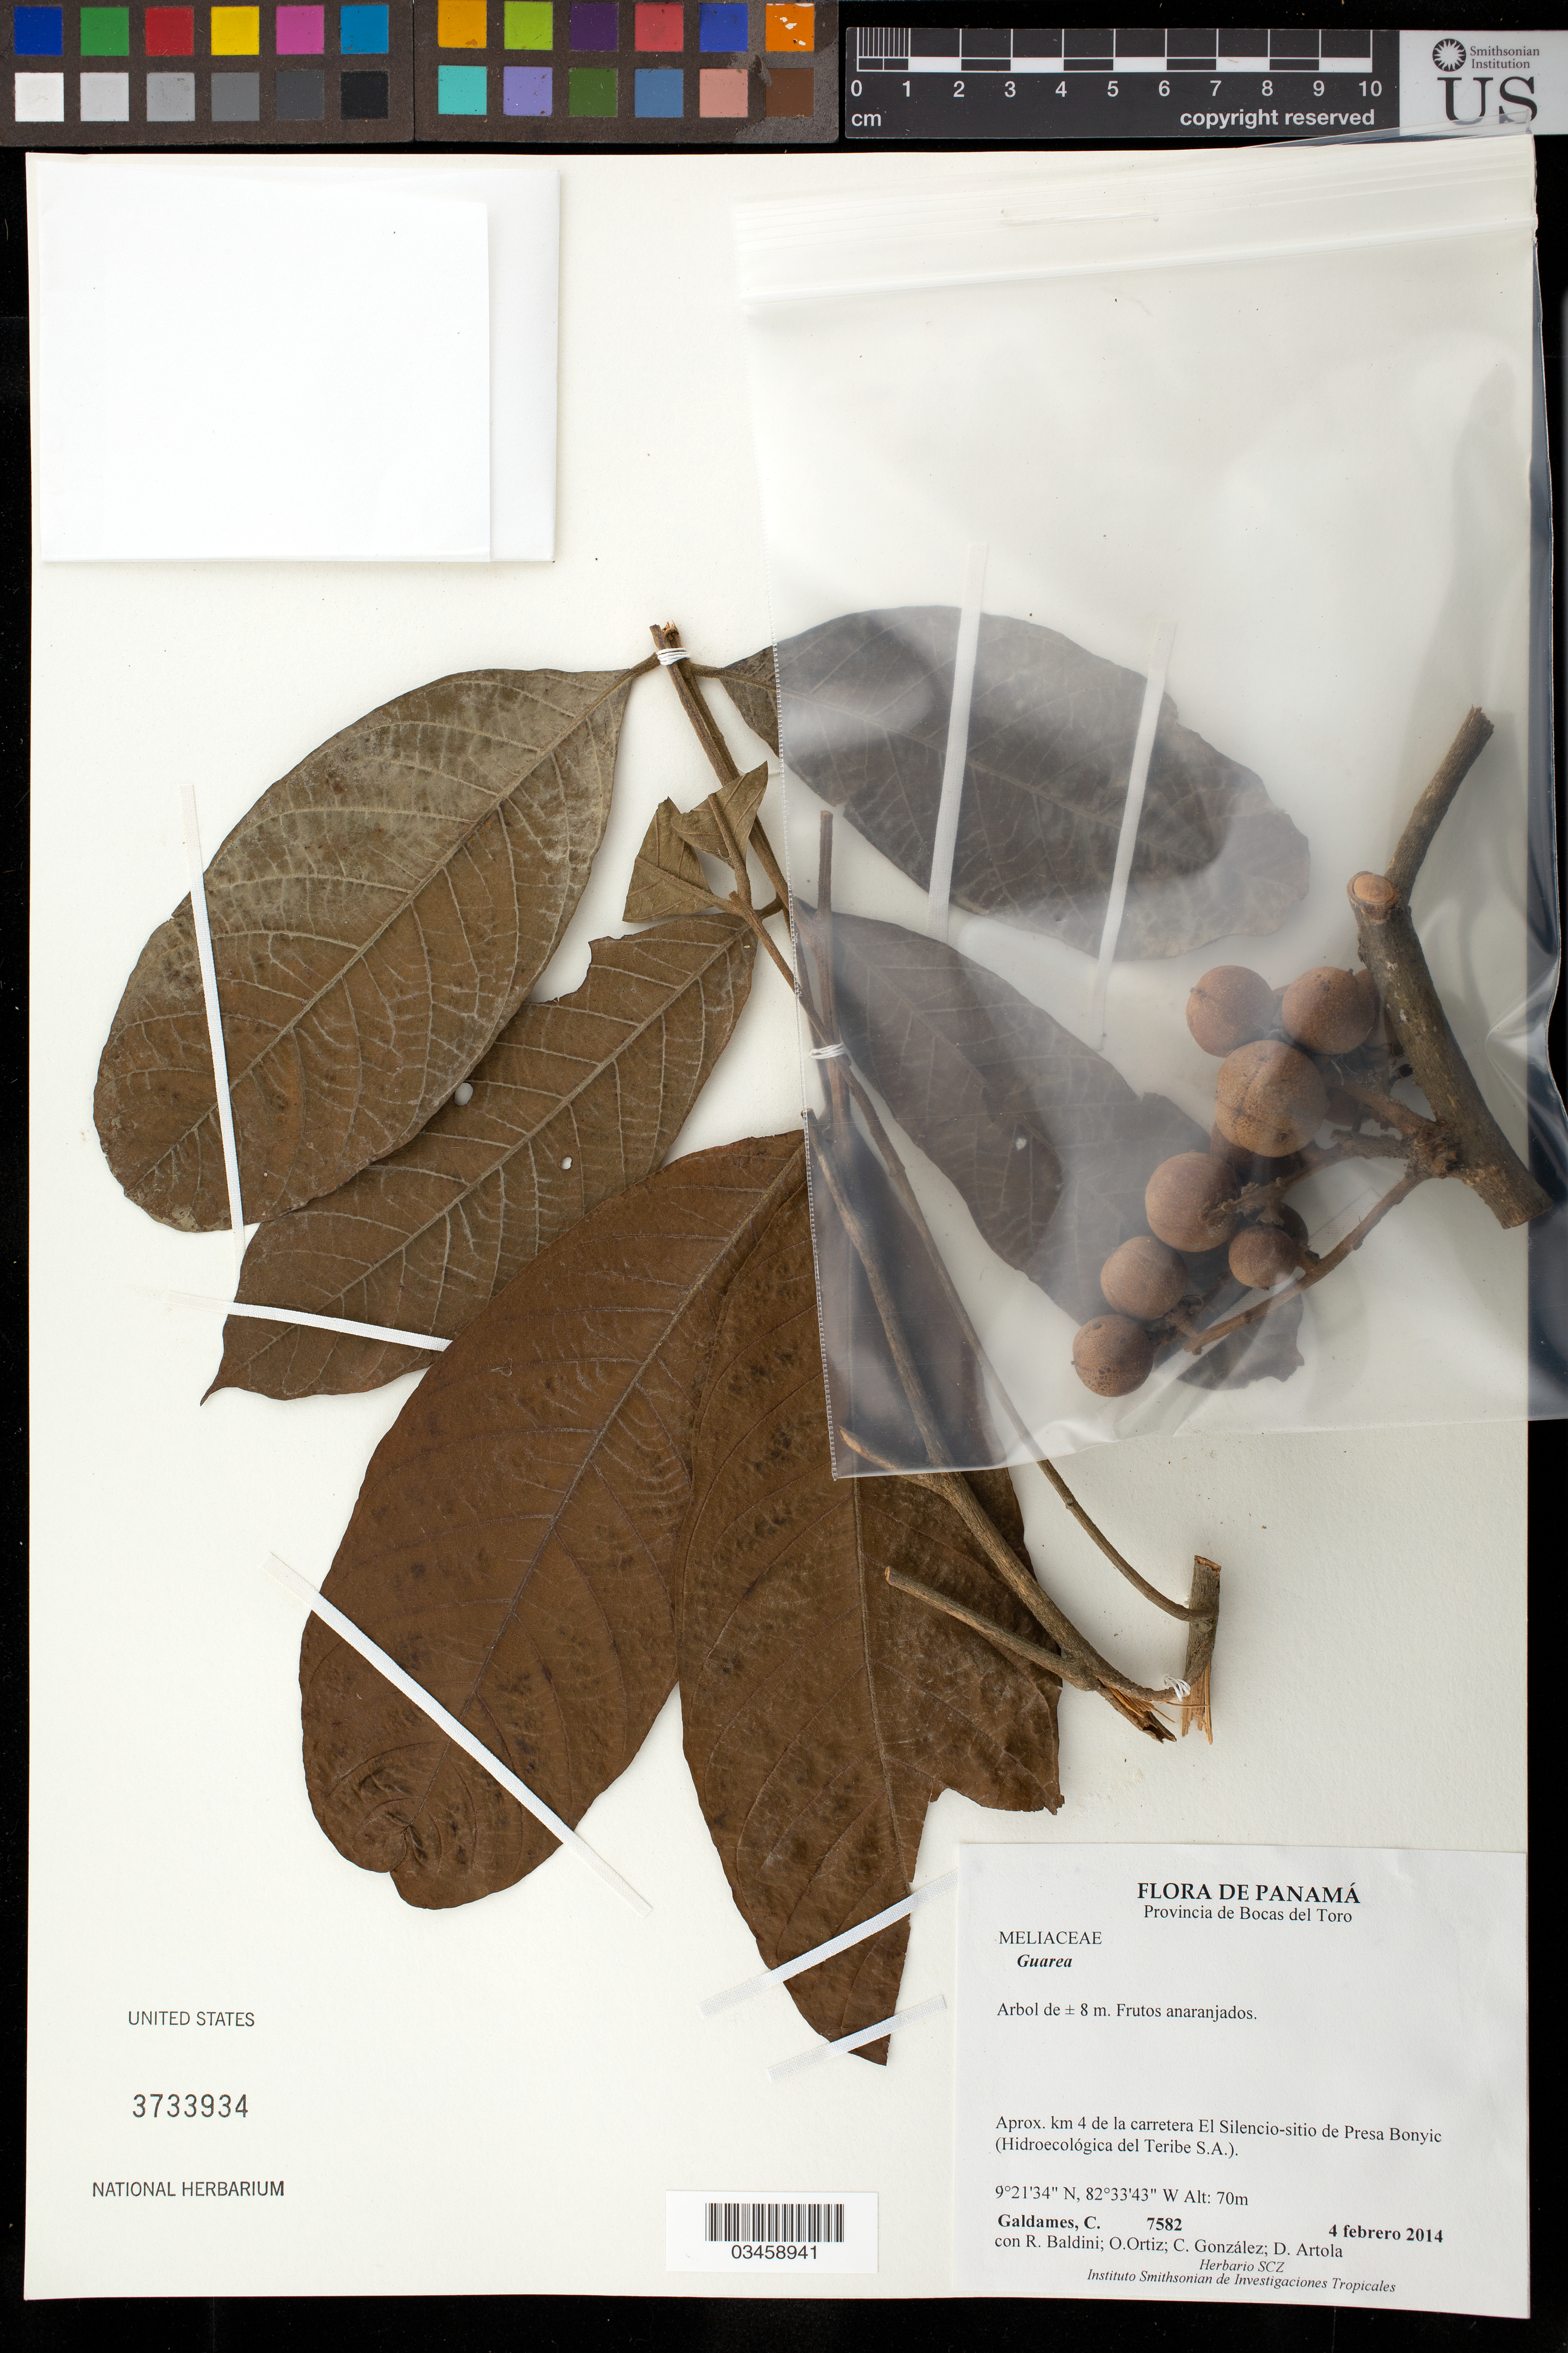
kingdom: Plantae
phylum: Tracheophyta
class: Magnoliopsida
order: Sapindales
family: Meliaceae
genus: Guarea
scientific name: Guarea sp.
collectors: C. Galdames, R. Baldini, O. O. Ortiz, C. Gonzalez & D. Artola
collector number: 7582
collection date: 2014-02-04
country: Panama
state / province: Bocas del Toro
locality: Aprox. km 4 de la carretera El Silencio-sitio de Presa Bonyic (Hidroecológica del Teribe S.A.)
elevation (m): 70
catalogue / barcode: US 3733934